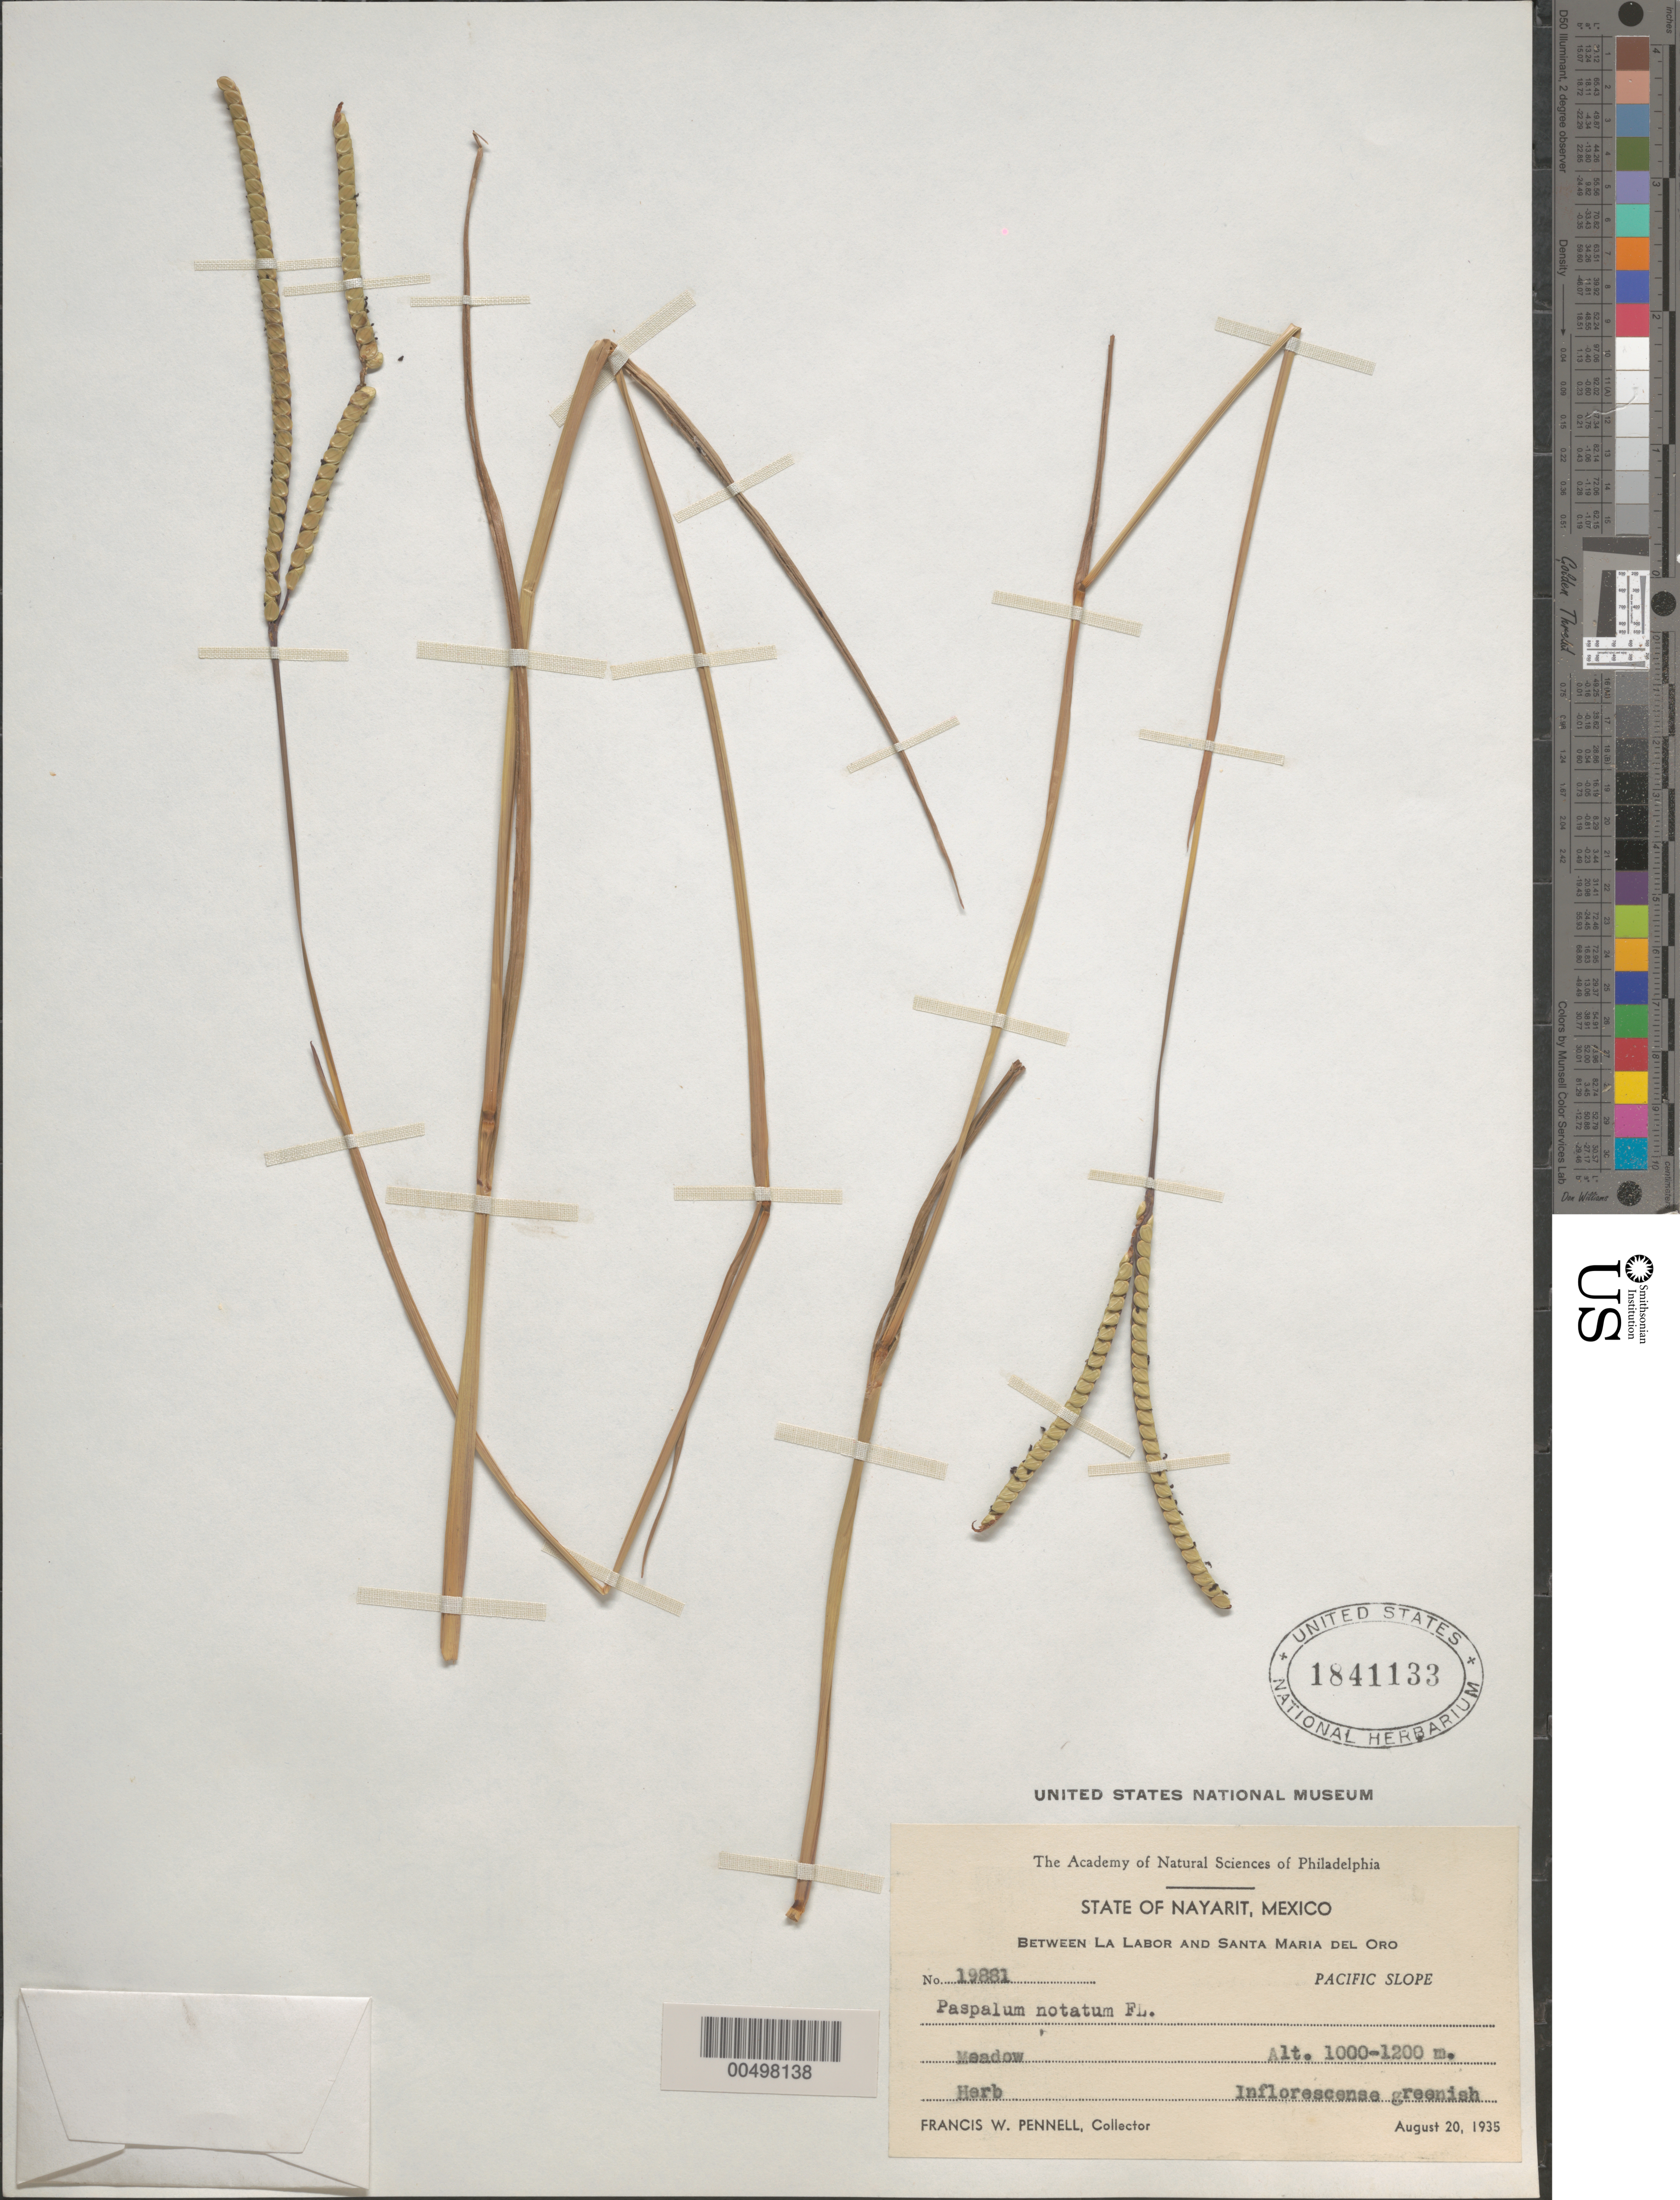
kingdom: Plantae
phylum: Tracheophyta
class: Liliopsida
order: Poales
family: Poaceae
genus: Paspalum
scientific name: Paspalum notatum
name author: Flüggé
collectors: F. W. Pennell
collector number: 19881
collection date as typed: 20 Aug 1935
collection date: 1935-08-20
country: Mexico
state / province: Nayarit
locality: Between La Labor & Santa Maria del Oro, Pacific Slope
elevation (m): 1000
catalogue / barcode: US 1841133